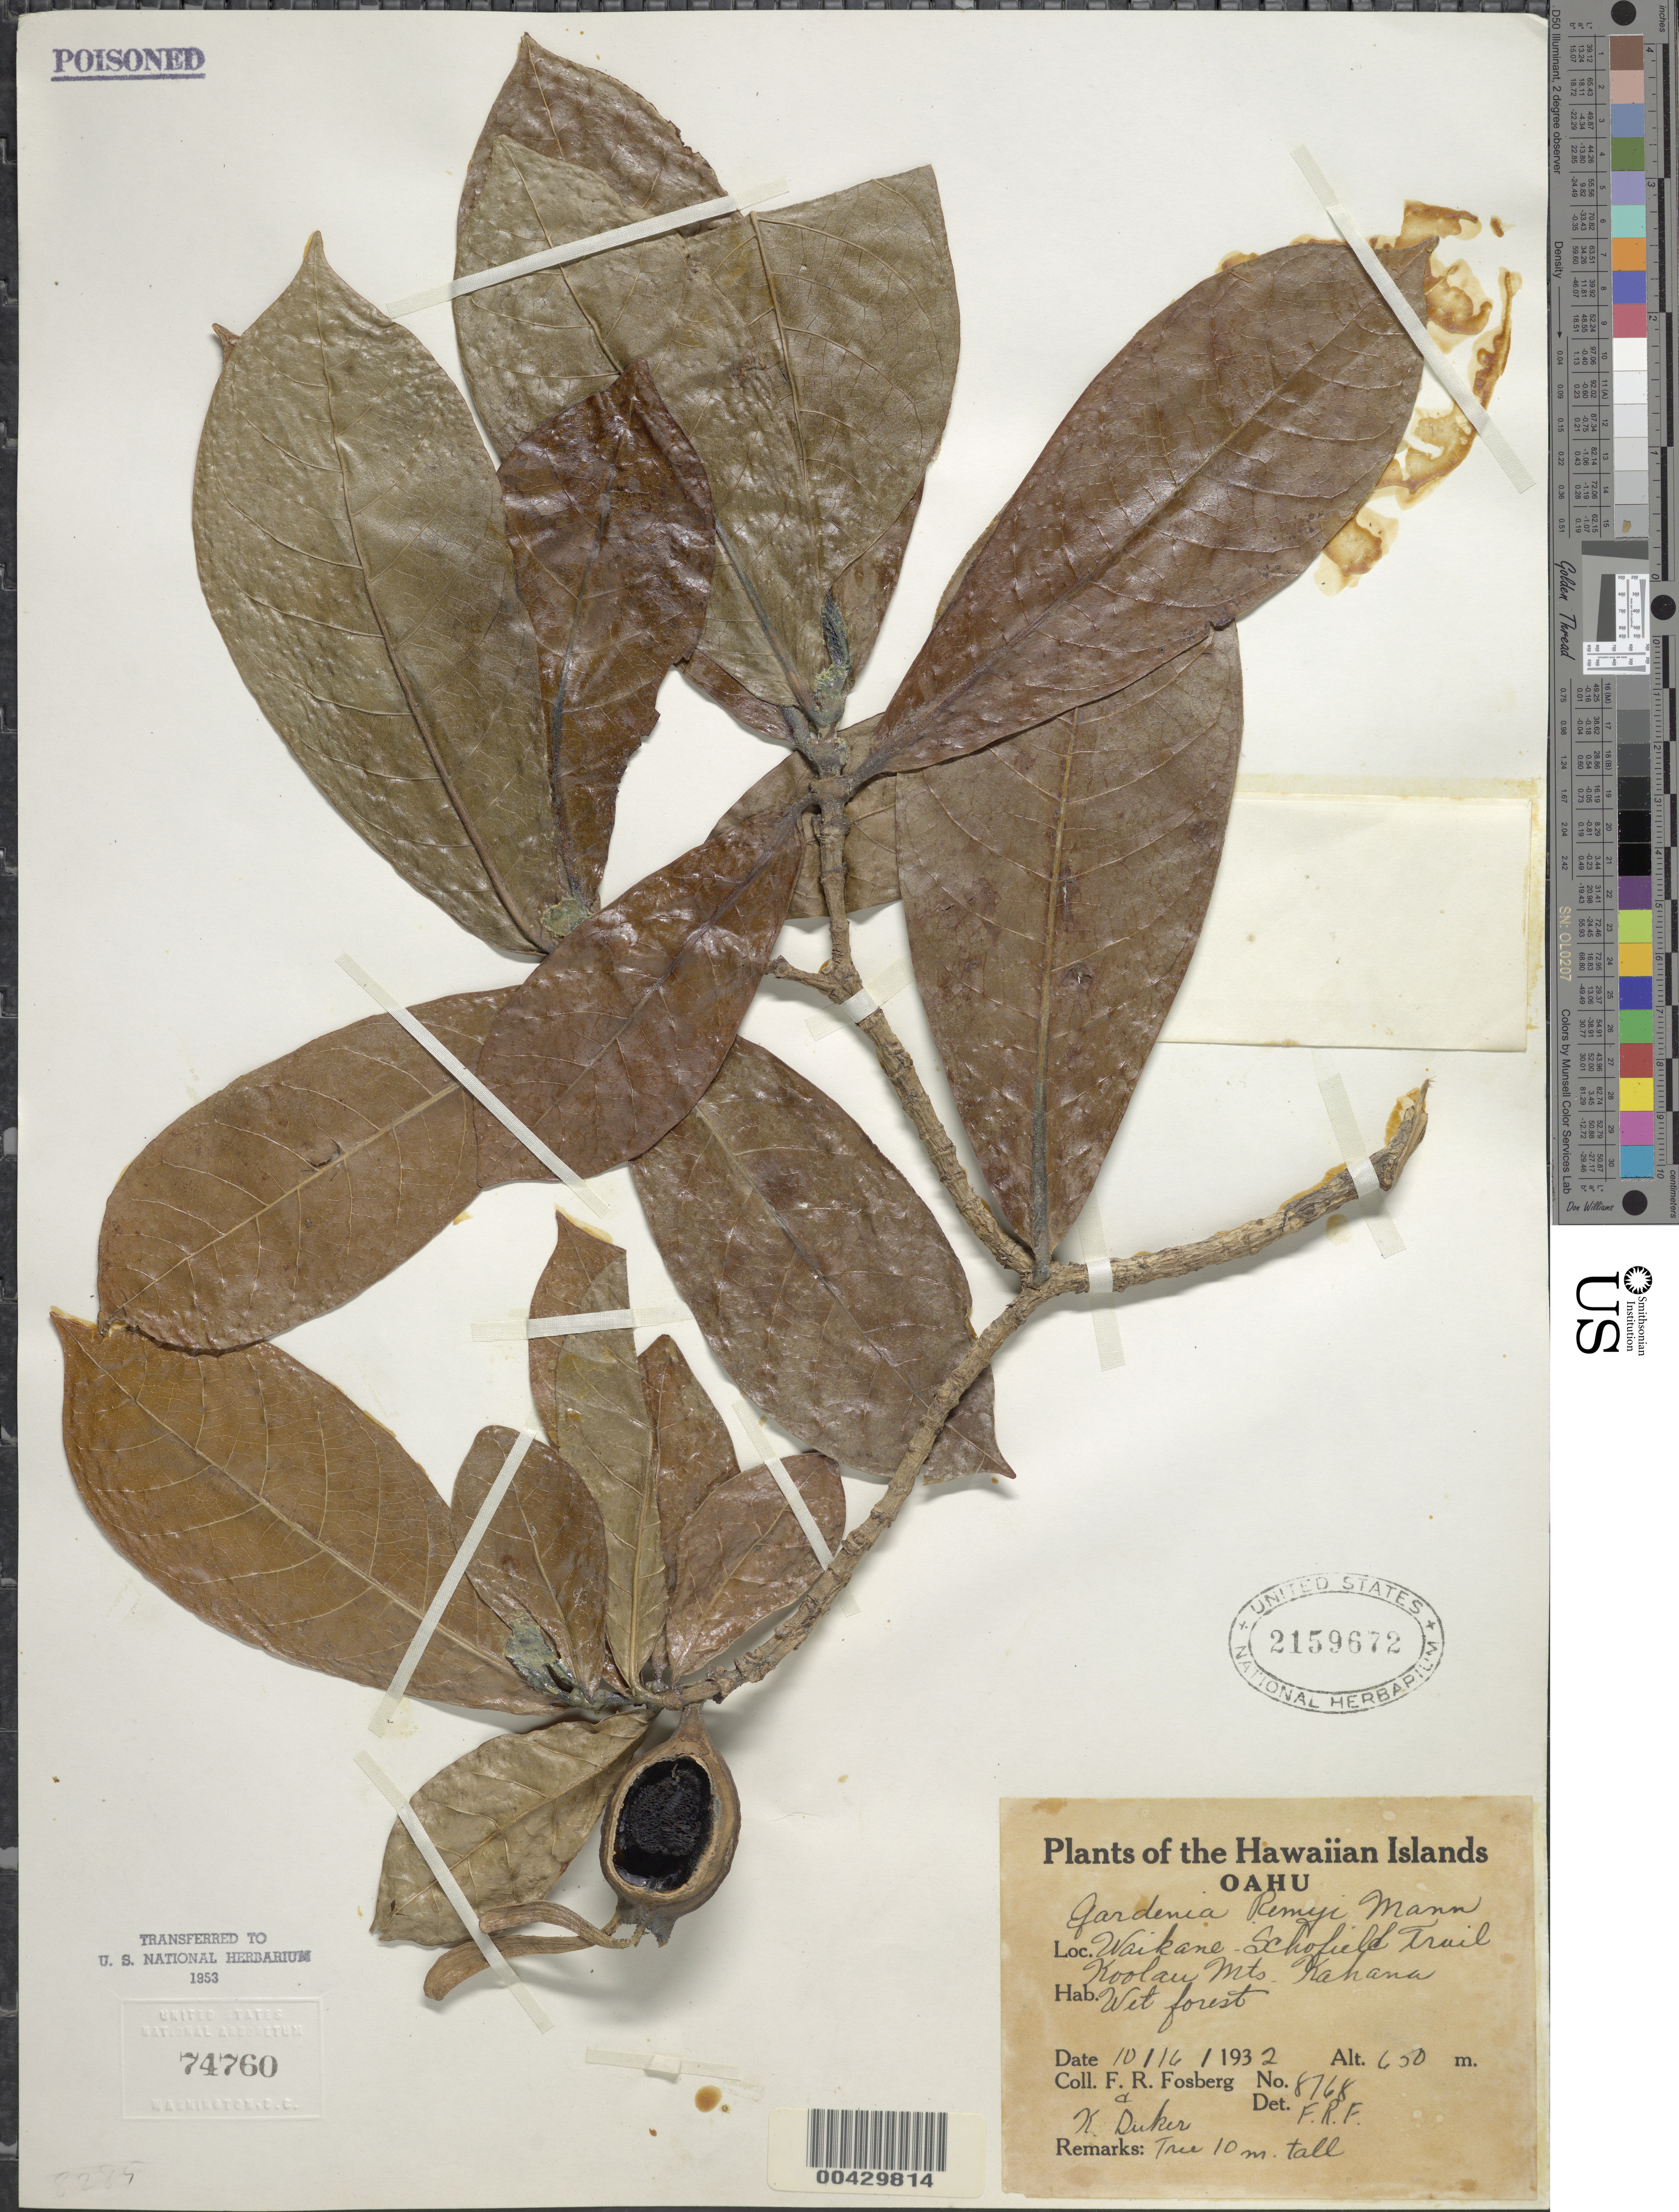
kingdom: Plantae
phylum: Tracheophyta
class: Magnoliopsida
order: Gentianales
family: Rubiaceae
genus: Gardenia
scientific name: Gardenia remyi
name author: H. Mann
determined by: Fosberg, F. R.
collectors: F. R. Fosberg & K. Duker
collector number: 8168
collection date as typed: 16 Oct 1932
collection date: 1932-10-16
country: United States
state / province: Hawaii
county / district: Honolulu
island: Oahu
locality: Waikane - Schofield Trail, Koolau Mountains, Kahana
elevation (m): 650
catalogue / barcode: US 2159672